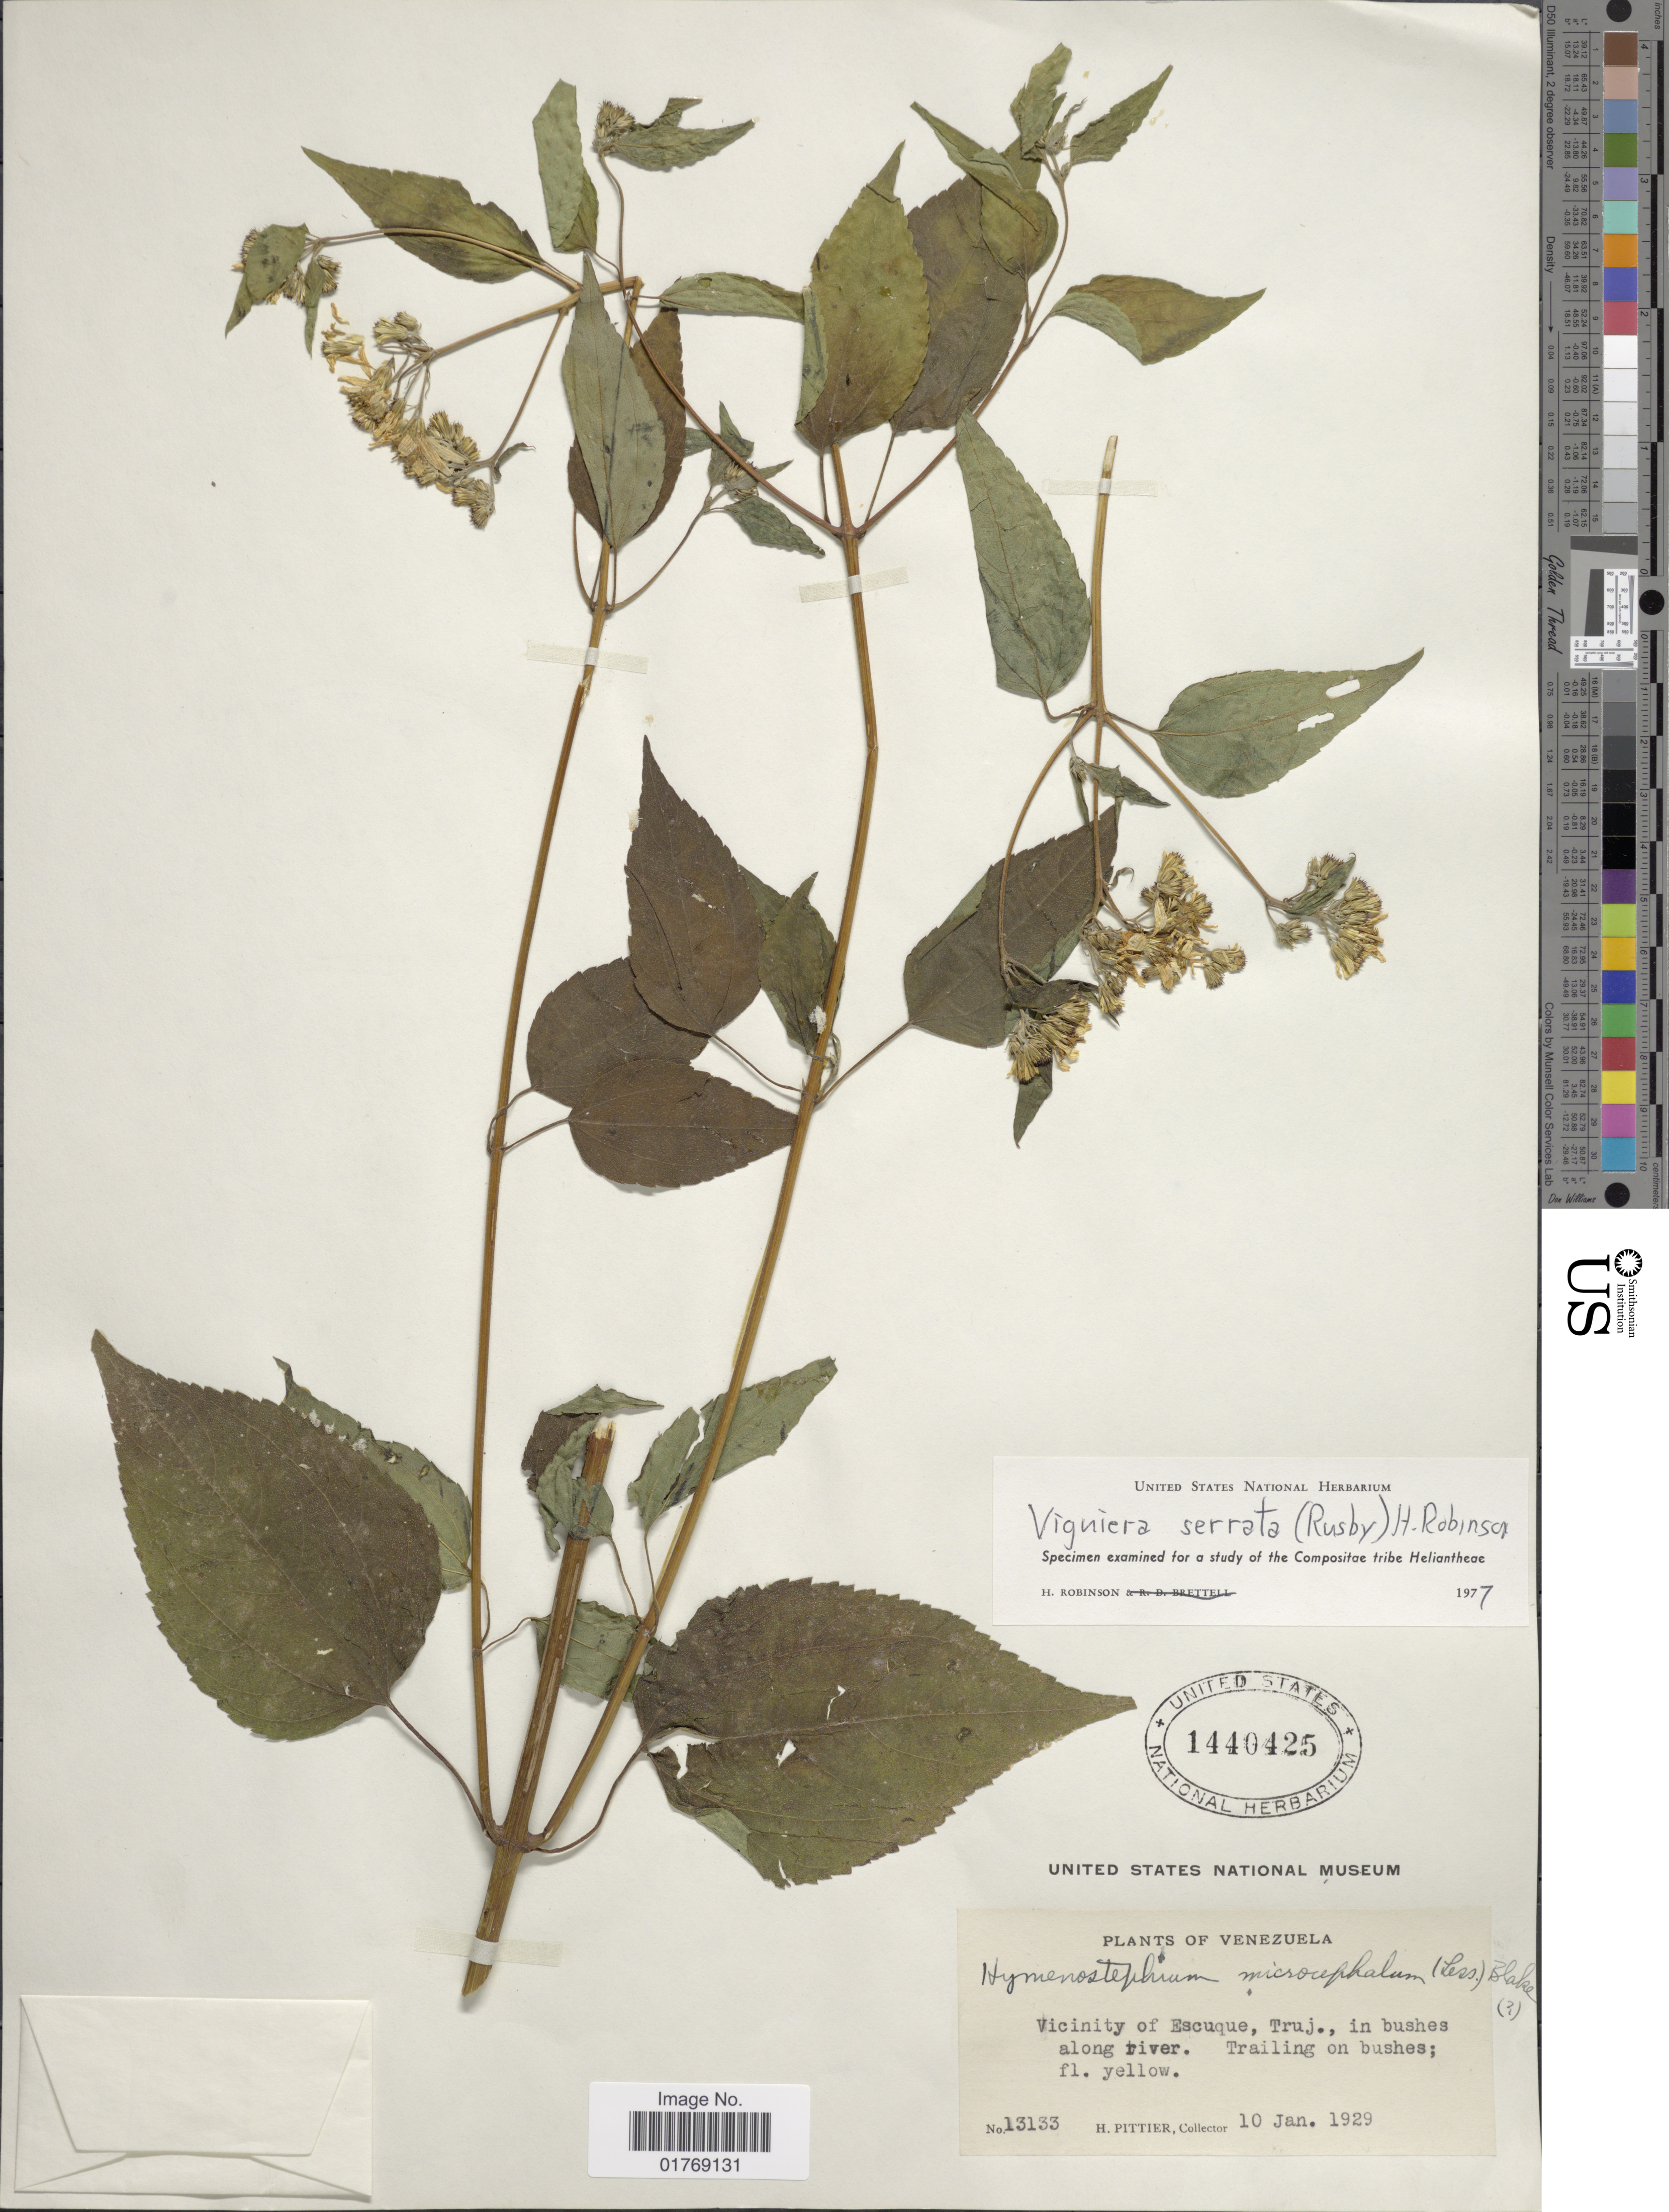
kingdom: Plantae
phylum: Tracheophyta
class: Magnoliopsida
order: Asterales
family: Asteraceae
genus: Viguiera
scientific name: Viguiera serrata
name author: (Rusby) H. Rob.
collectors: H. F. Pittier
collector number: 13133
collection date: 1929-01-10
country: Venezuela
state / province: Trujillo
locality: Vicinity of Escuque, Truj., in bushes along river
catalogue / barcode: US 1440425